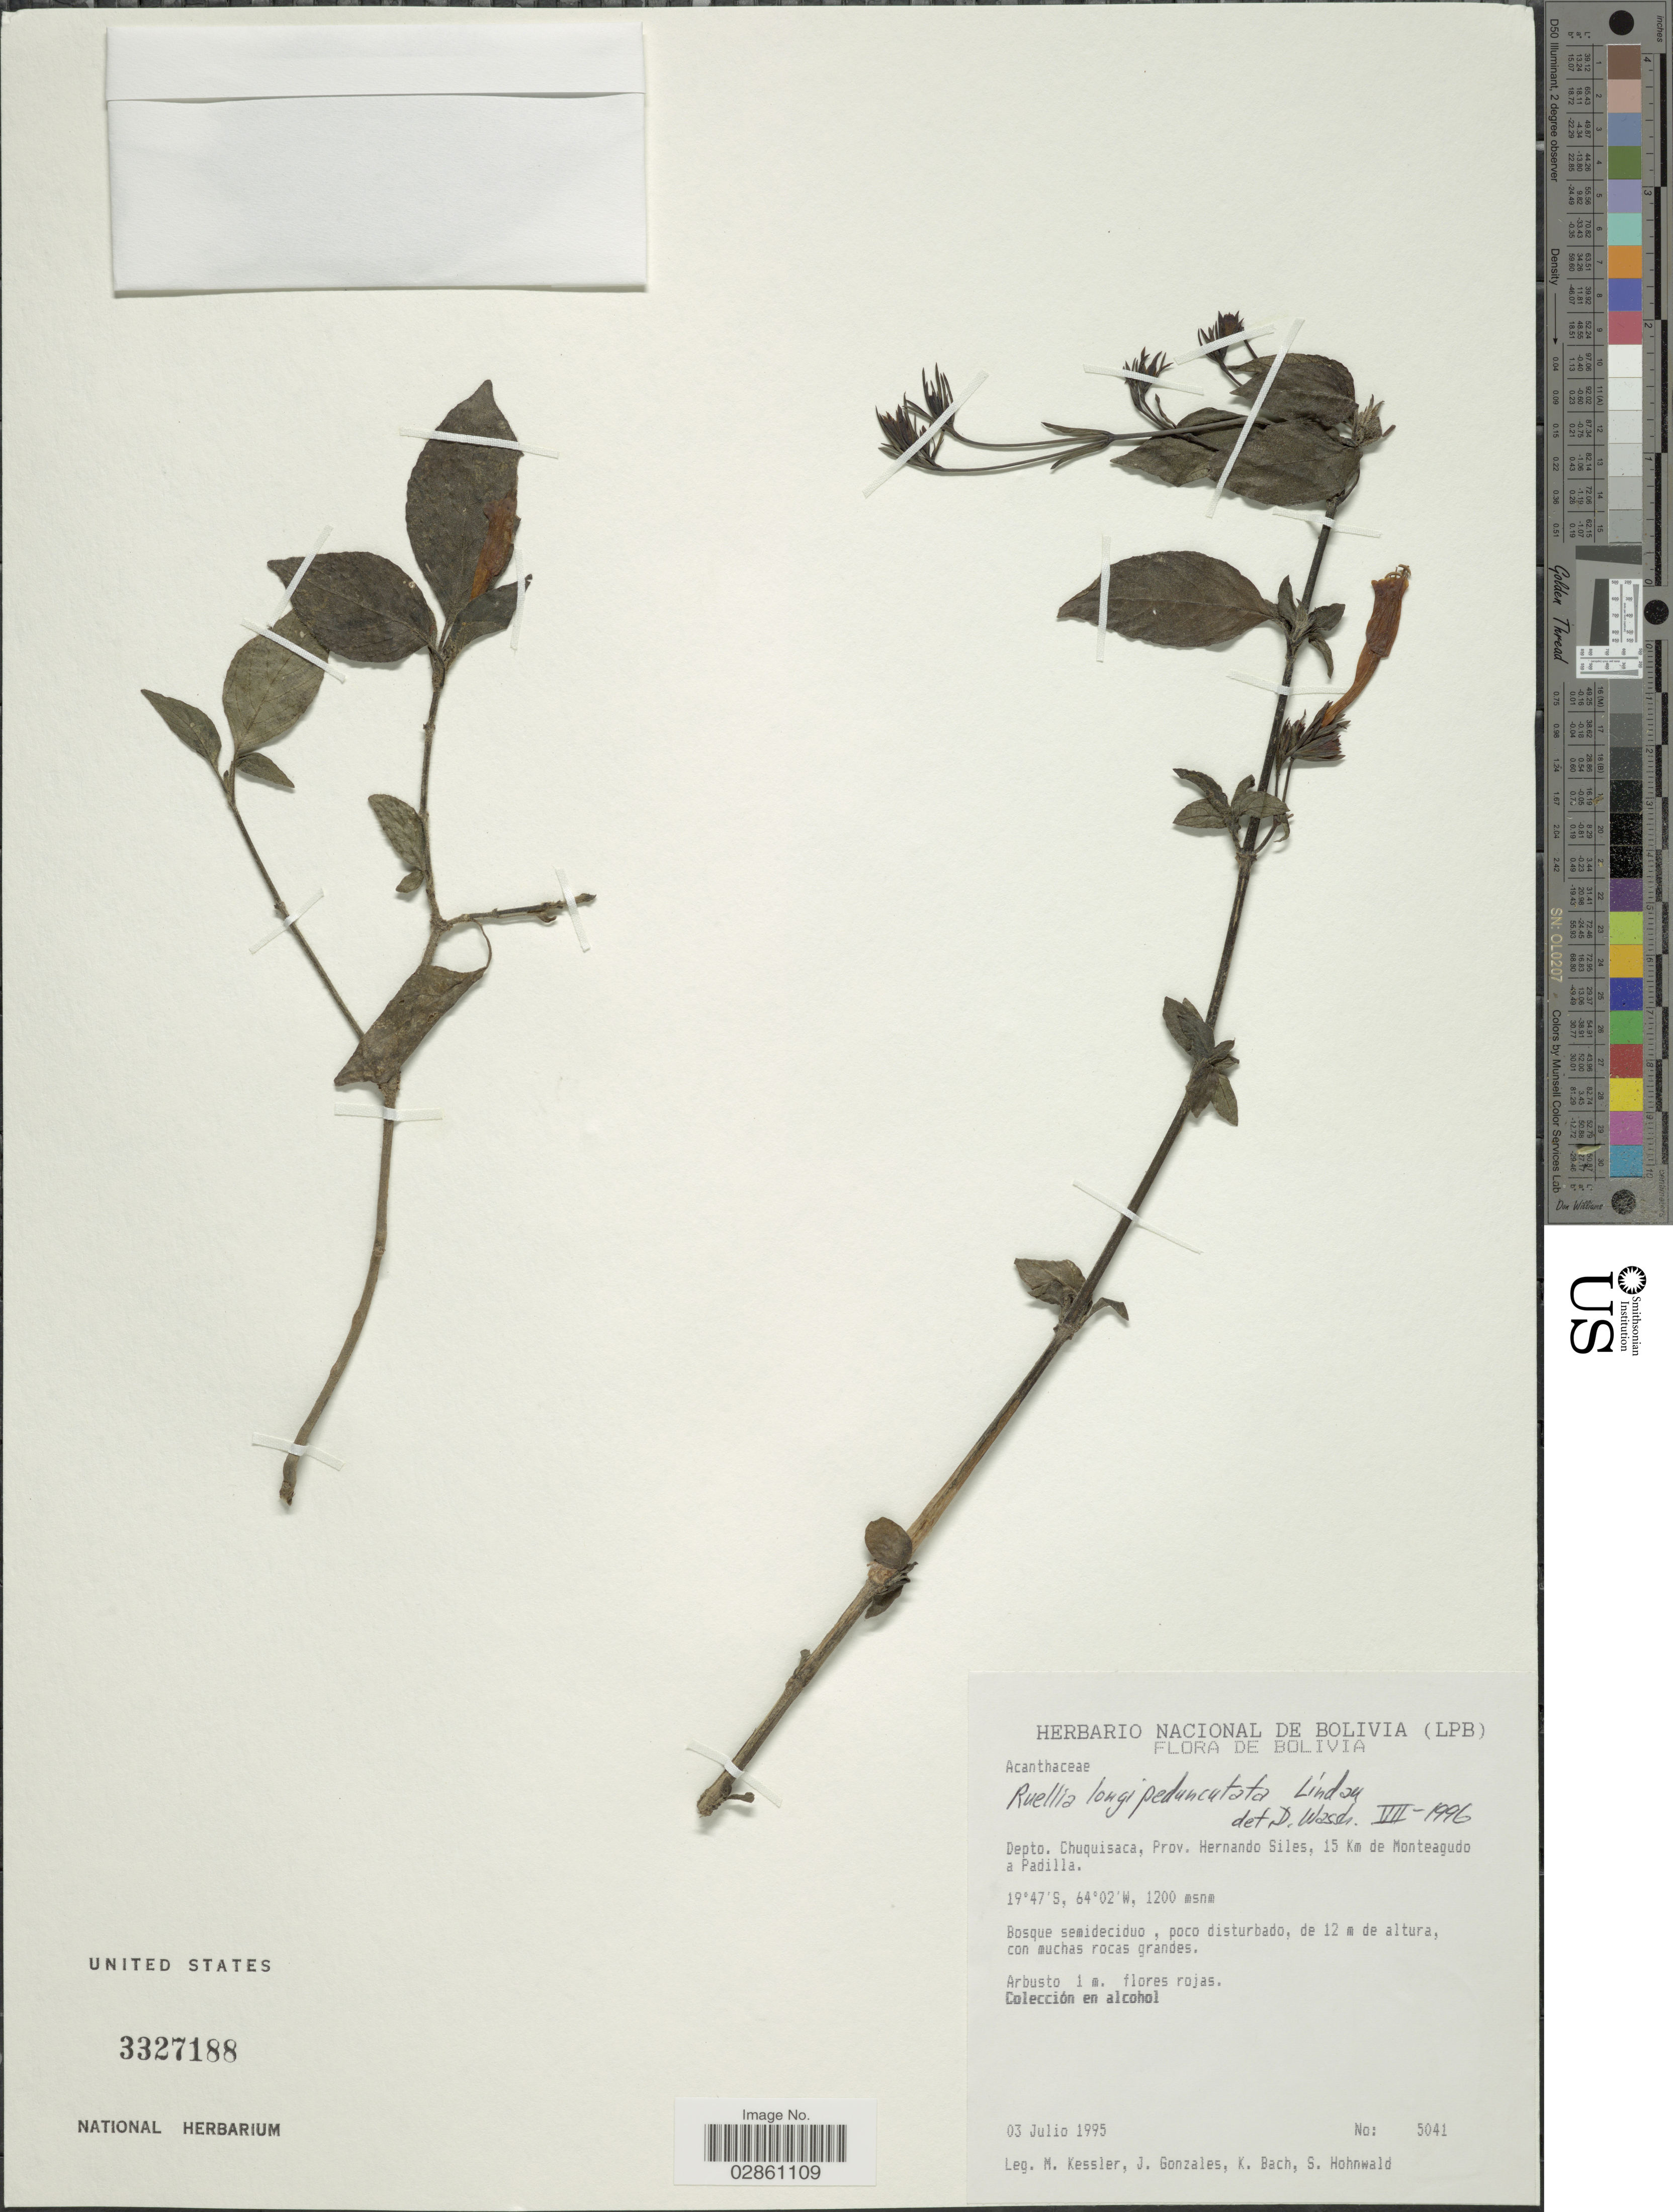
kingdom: Plantae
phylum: Tracheophyta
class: Magnoliopsida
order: Lamiales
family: Acanthaceae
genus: Ruellia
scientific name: Ruellia longipedunculata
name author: Lindau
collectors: M. Kessler, J. Gonzales, K. Bach & S. Hohnwald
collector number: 5041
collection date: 1995-07-03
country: Bolivia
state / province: Chuquisaca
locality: Depto. Chuquisaca. Prov. Hernando Siles, 15 Km de Monteagudo a Padilla.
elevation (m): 1200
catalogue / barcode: US 3327188